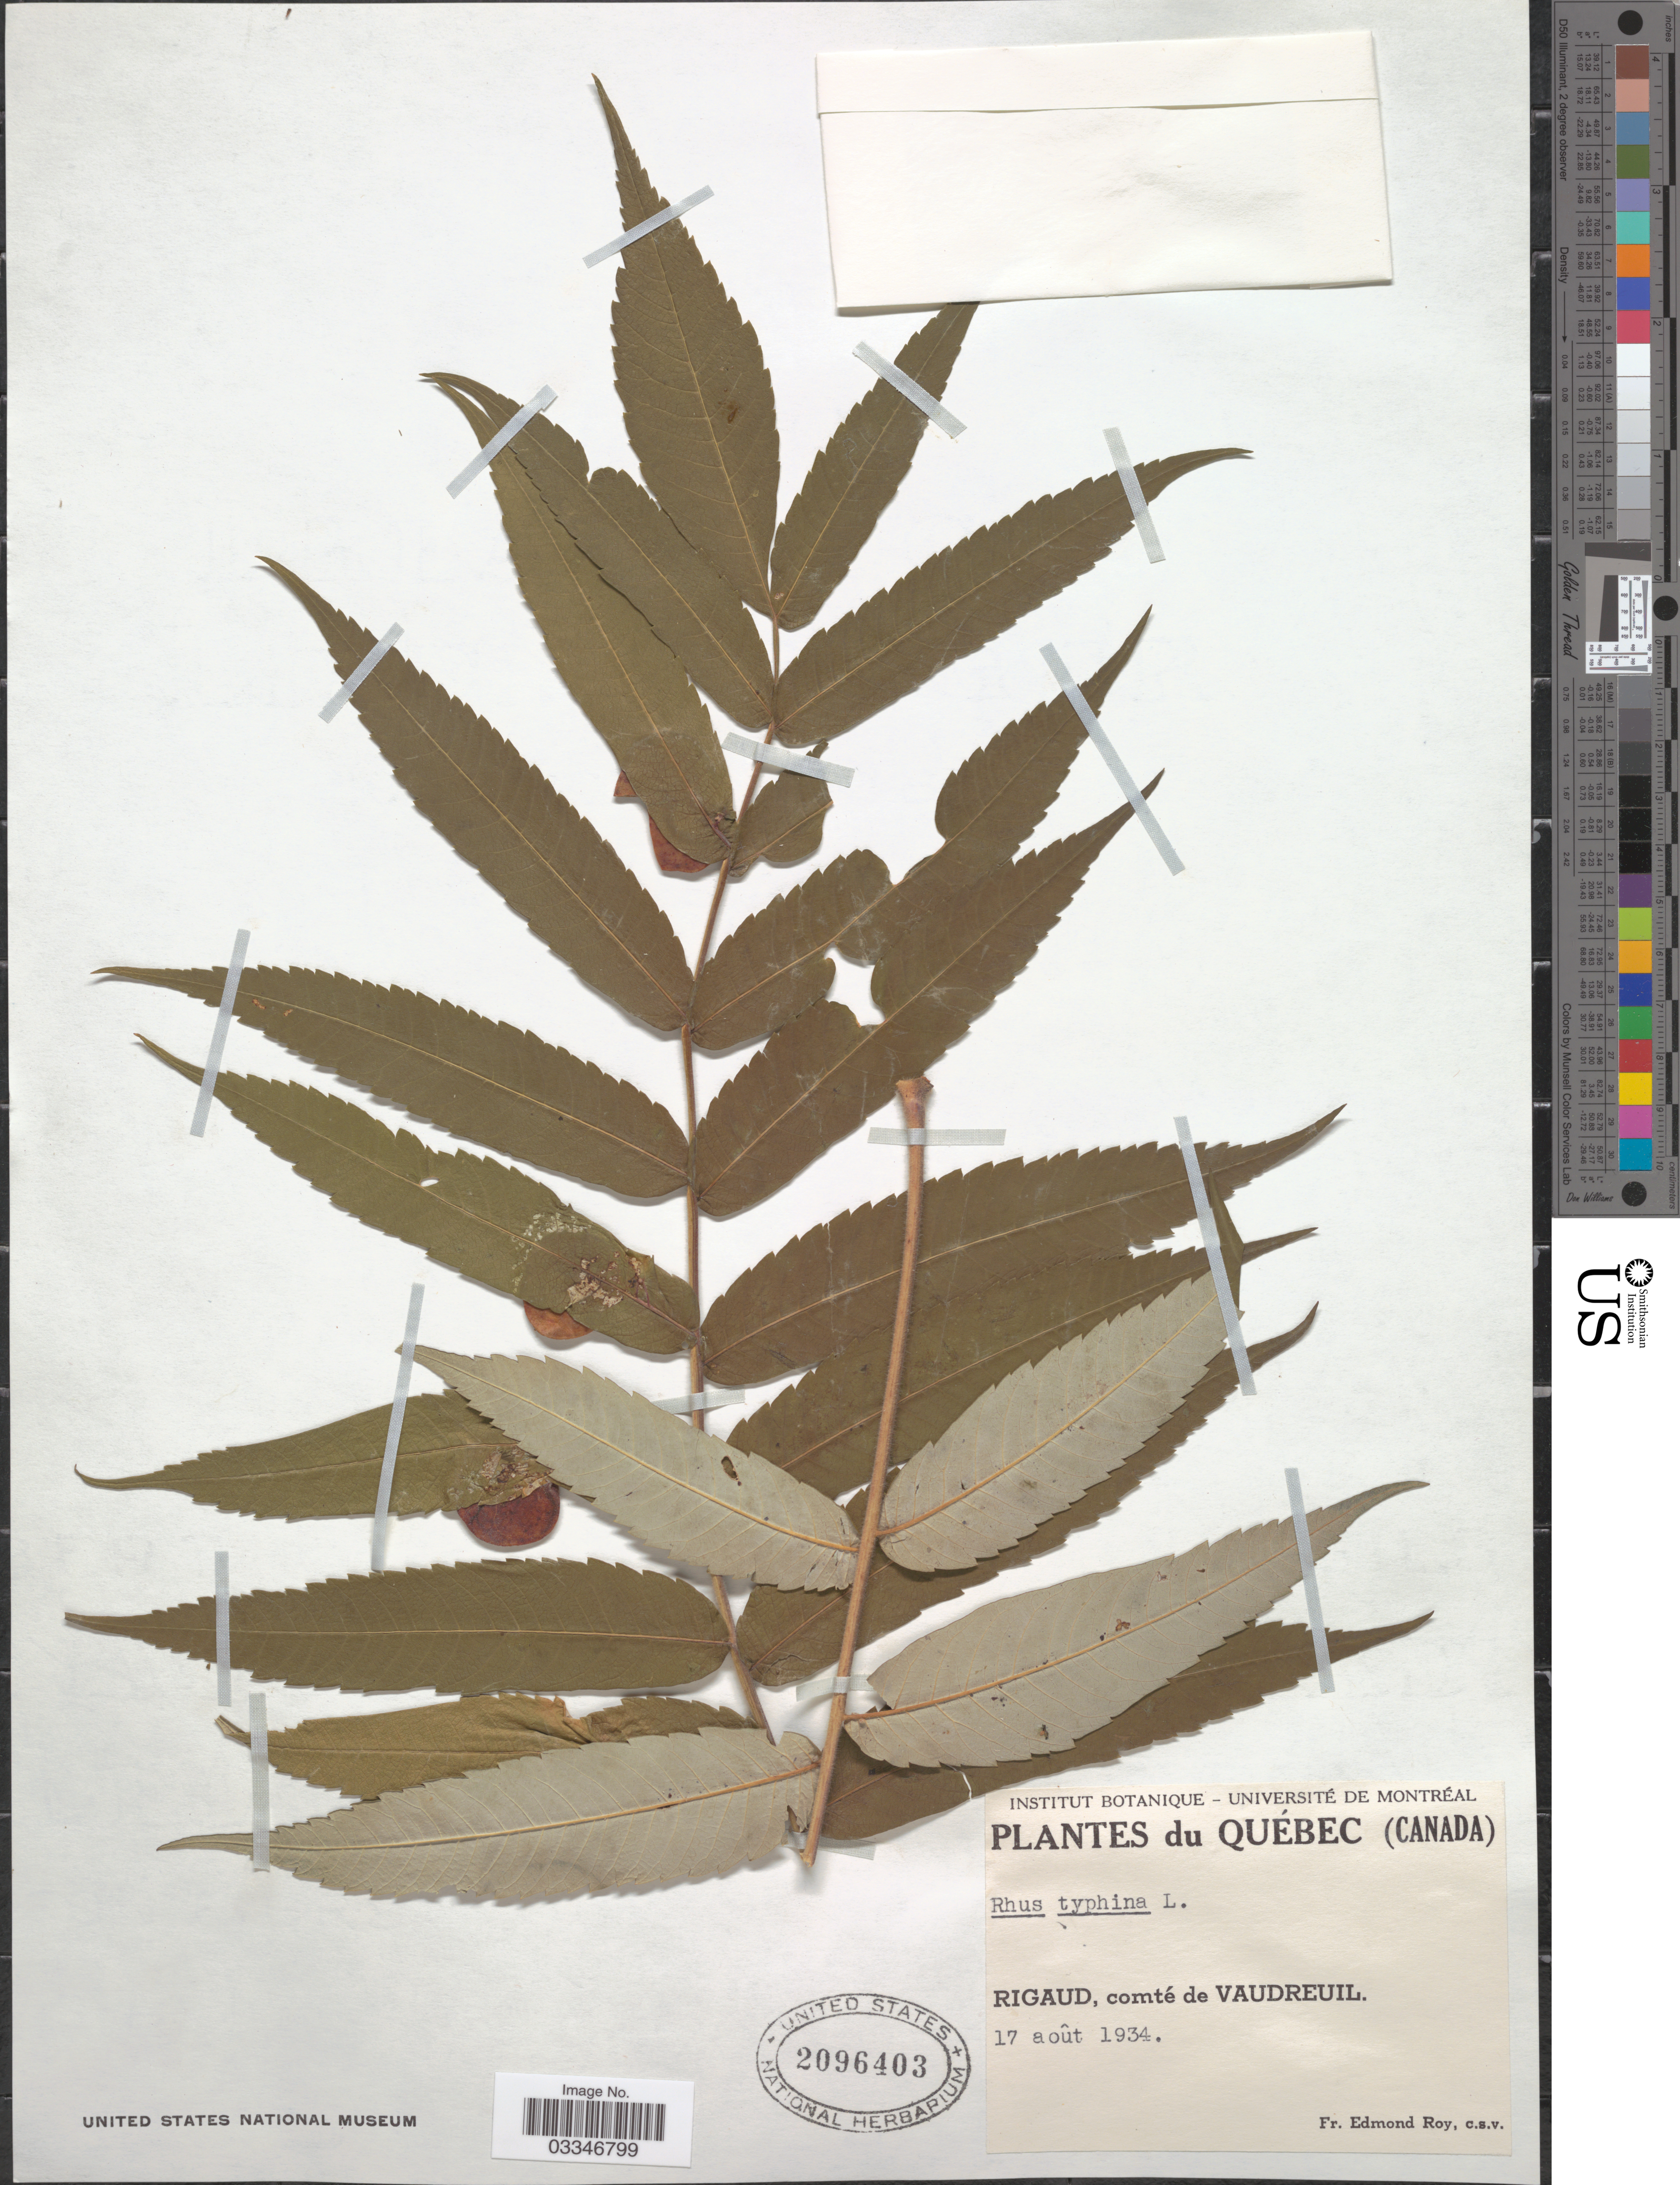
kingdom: Plantae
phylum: Tracheophyta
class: Magnoliopsida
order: Sapindales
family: Anacardiaceae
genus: Rhus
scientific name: Rhus typhina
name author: L.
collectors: E. Roy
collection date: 1934-08-17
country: Canada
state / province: Quebec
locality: Rigaud, comté de Vaudreuil.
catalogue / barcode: US 2096403